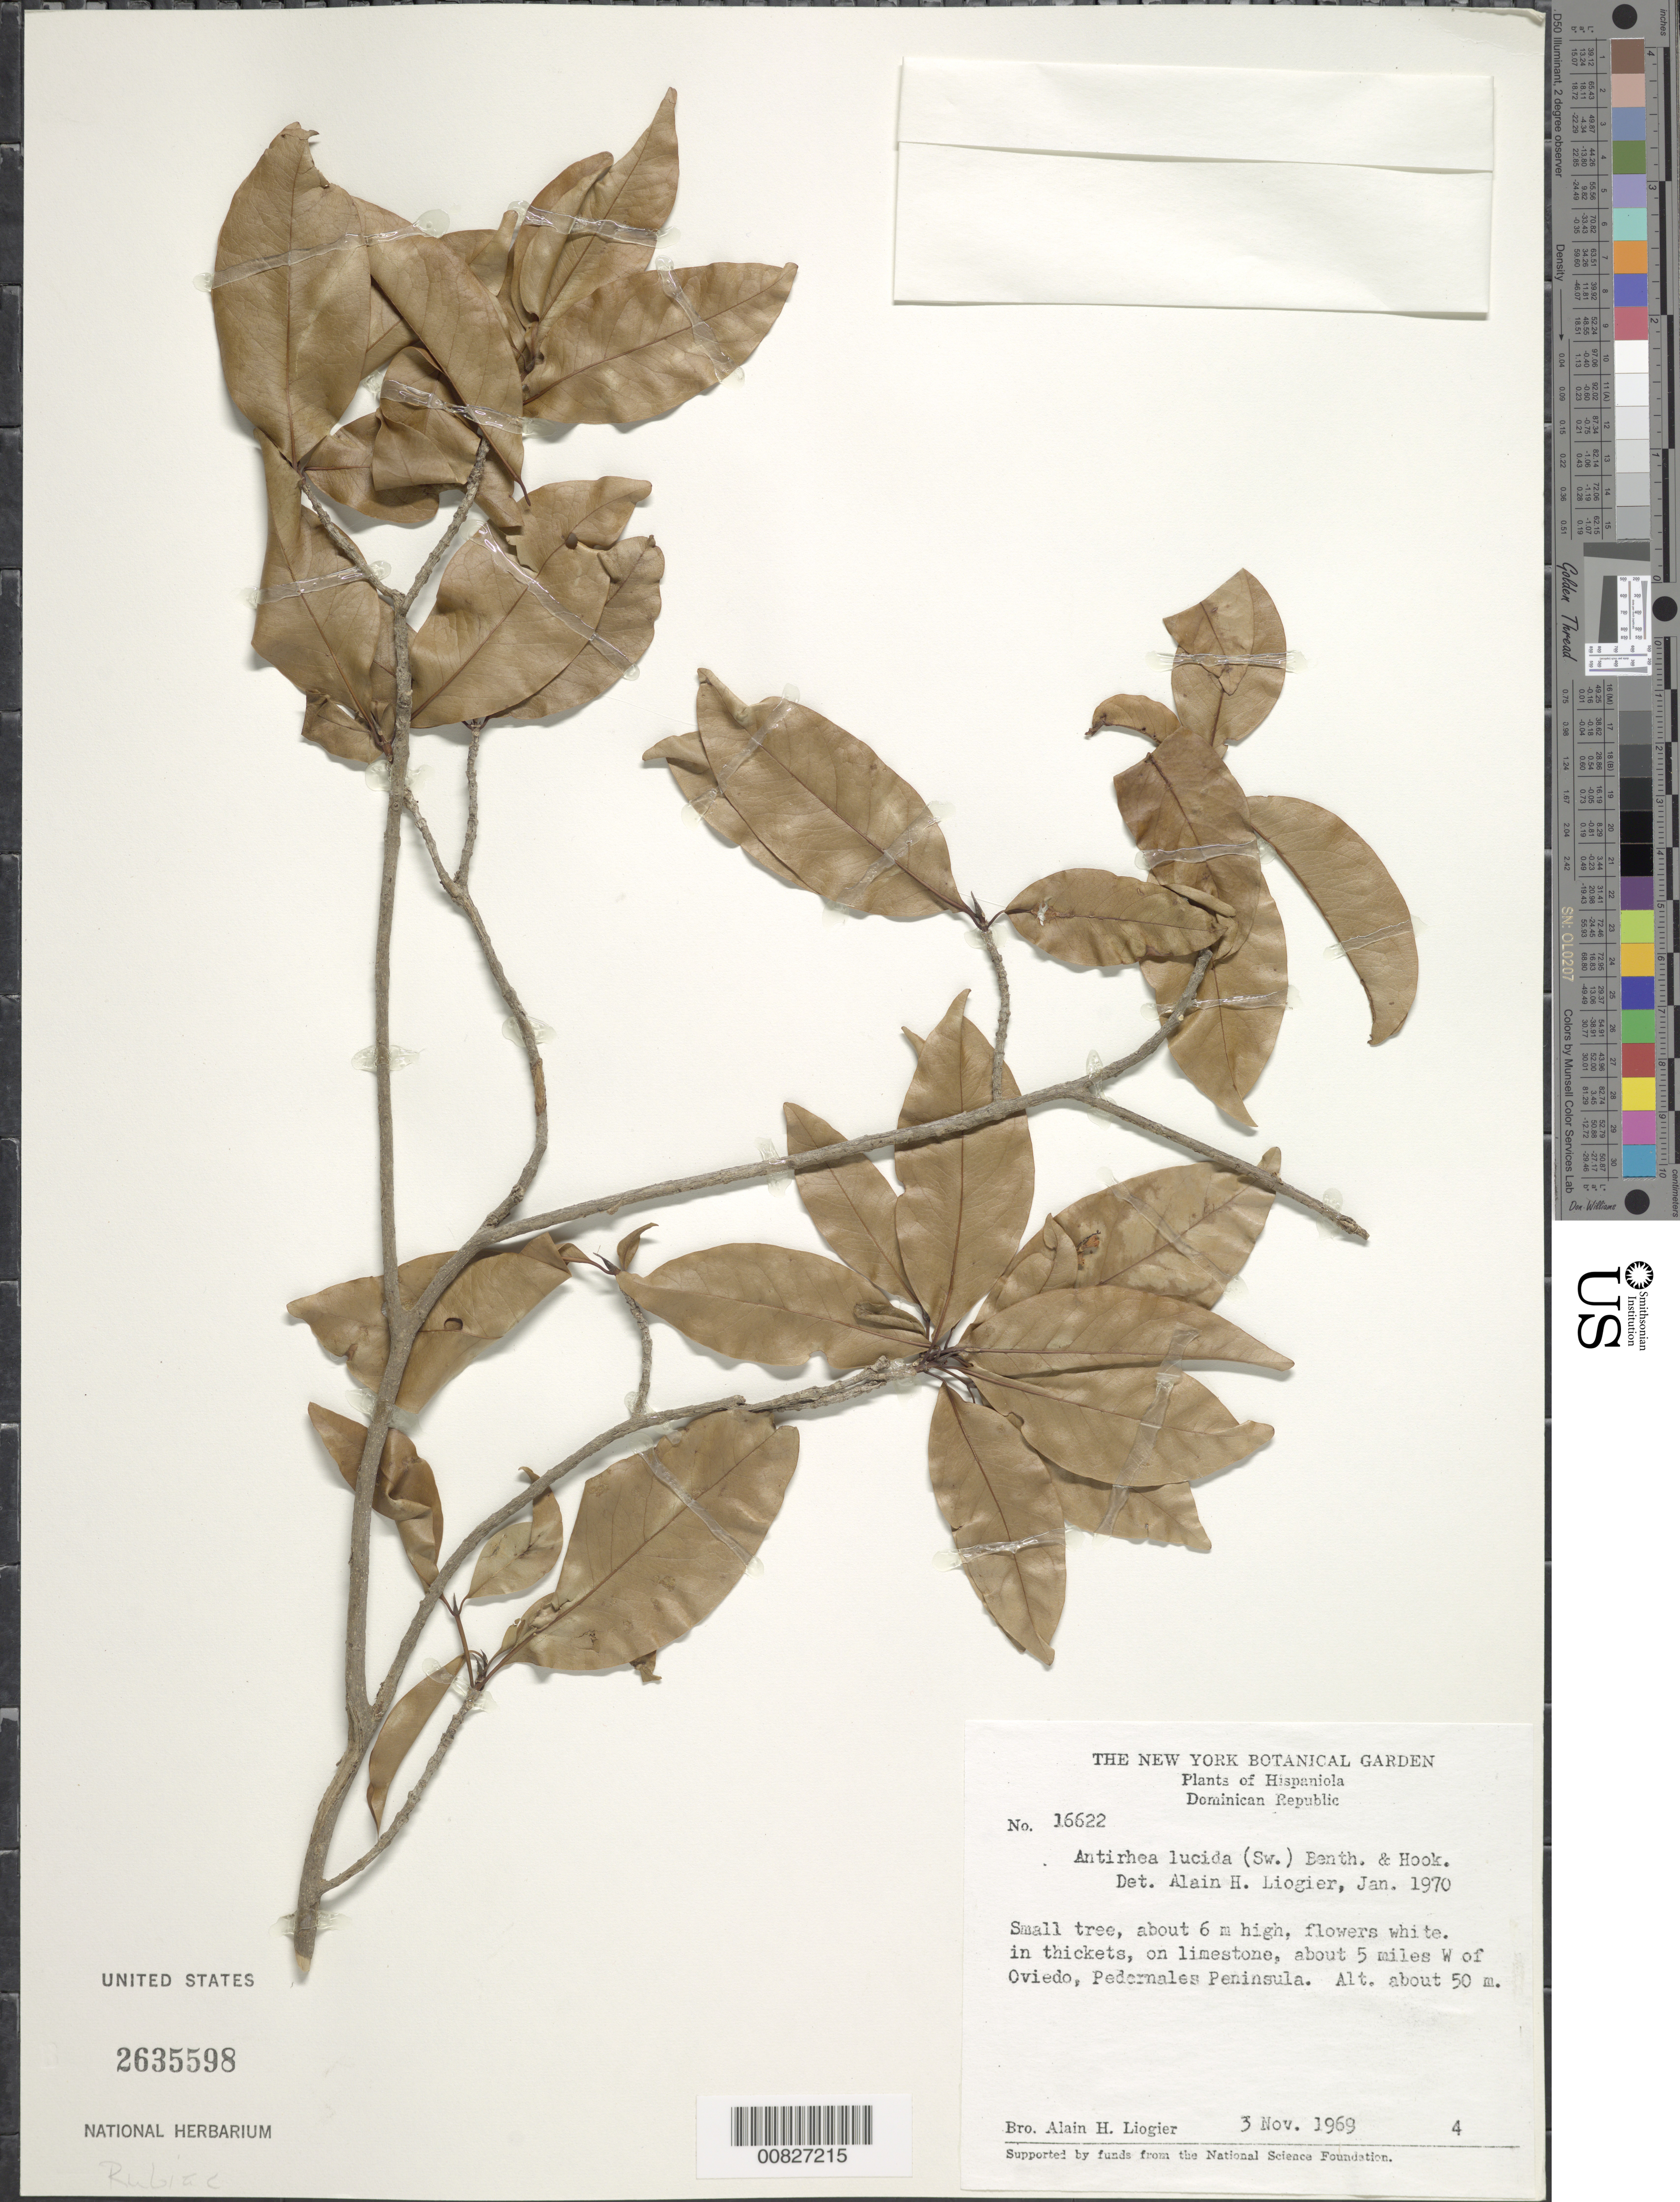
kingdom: Plantae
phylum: Tracheophyta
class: Magnoliopsida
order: Gentianales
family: Rubiaceae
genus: Stenostomum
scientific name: Stenostomum lucidum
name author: (Sw.) C.F. Gaertn.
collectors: A. H. Liogier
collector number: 16622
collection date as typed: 03 Nov 1969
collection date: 1969-11-03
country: Dominican Republic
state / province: Pedernales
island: Hispaniola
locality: About 5 miles W of Oviedo, Pedernales Peninsula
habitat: In thickets on limestone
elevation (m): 50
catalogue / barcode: US 2635598